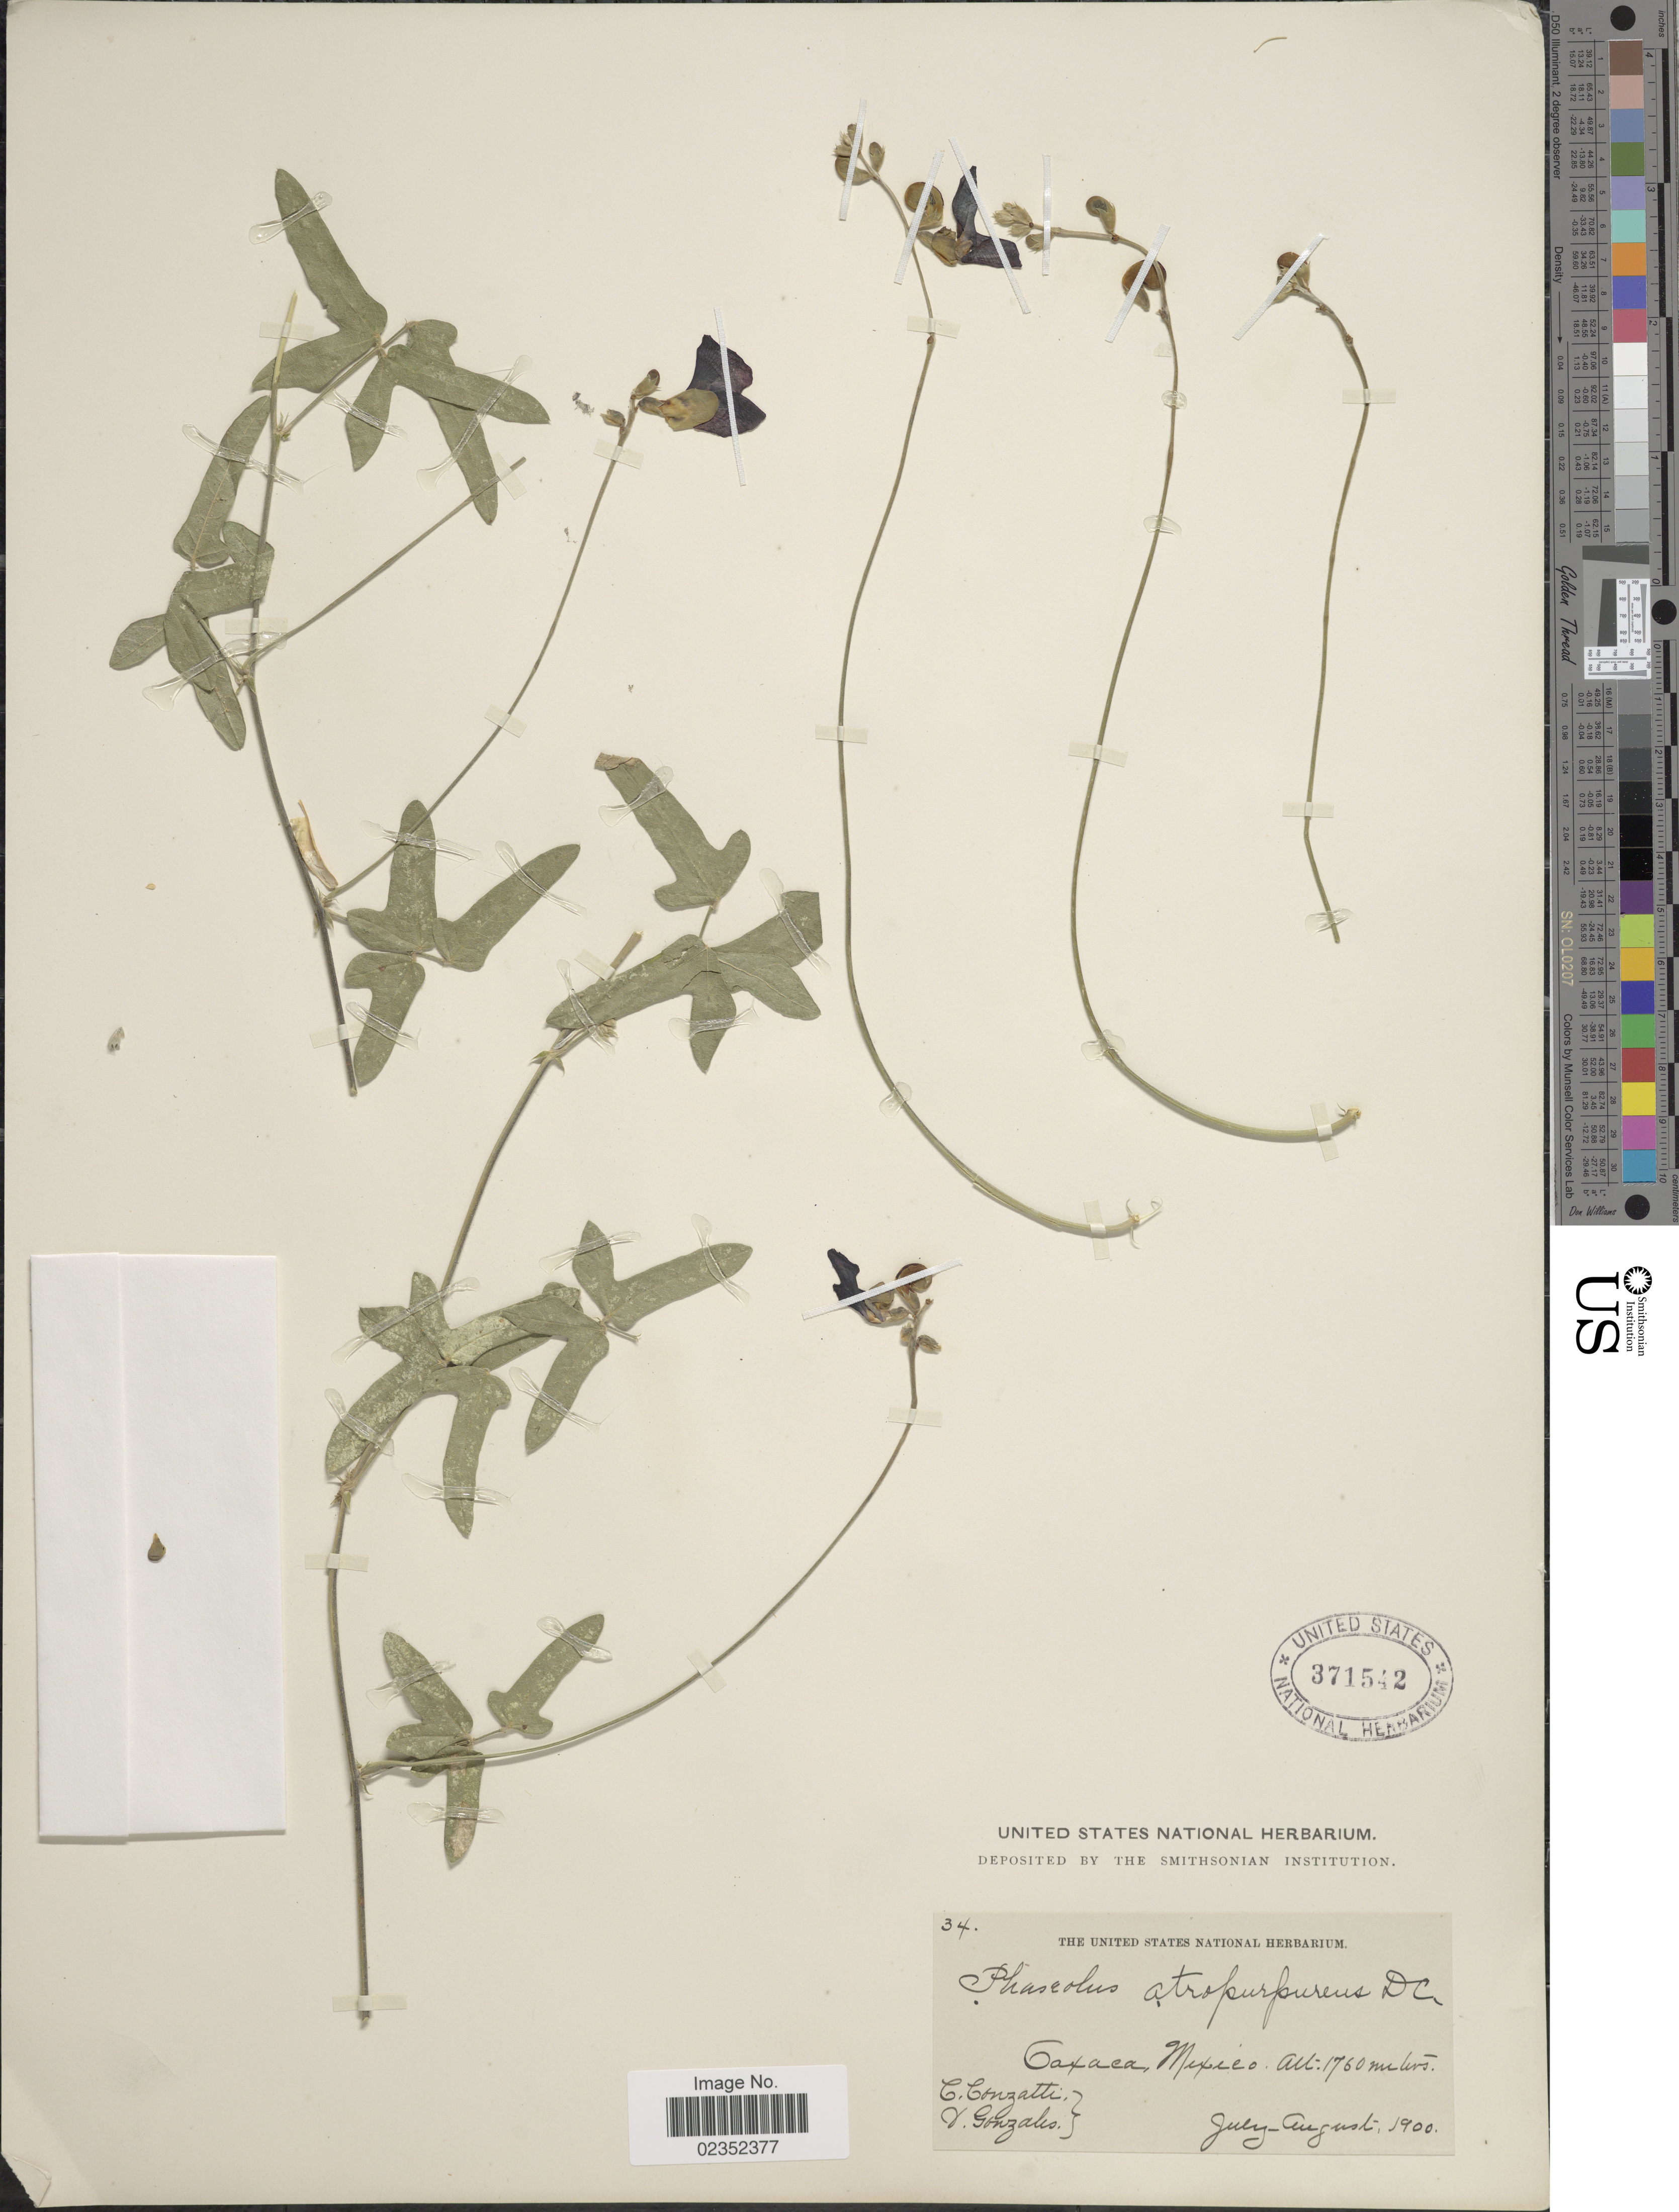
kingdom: Plantae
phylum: Tracheophyta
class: Magnoliopsida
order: Fabales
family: Fabaceae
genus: Macroptilium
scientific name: Macroptilium atropurpureum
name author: (DC.) Urb.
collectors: C. Conzatti & V. Gonzales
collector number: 34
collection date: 1900-07/1900-08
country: Mexico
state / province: Oaxaca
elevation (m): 1760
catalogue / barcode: US 371542